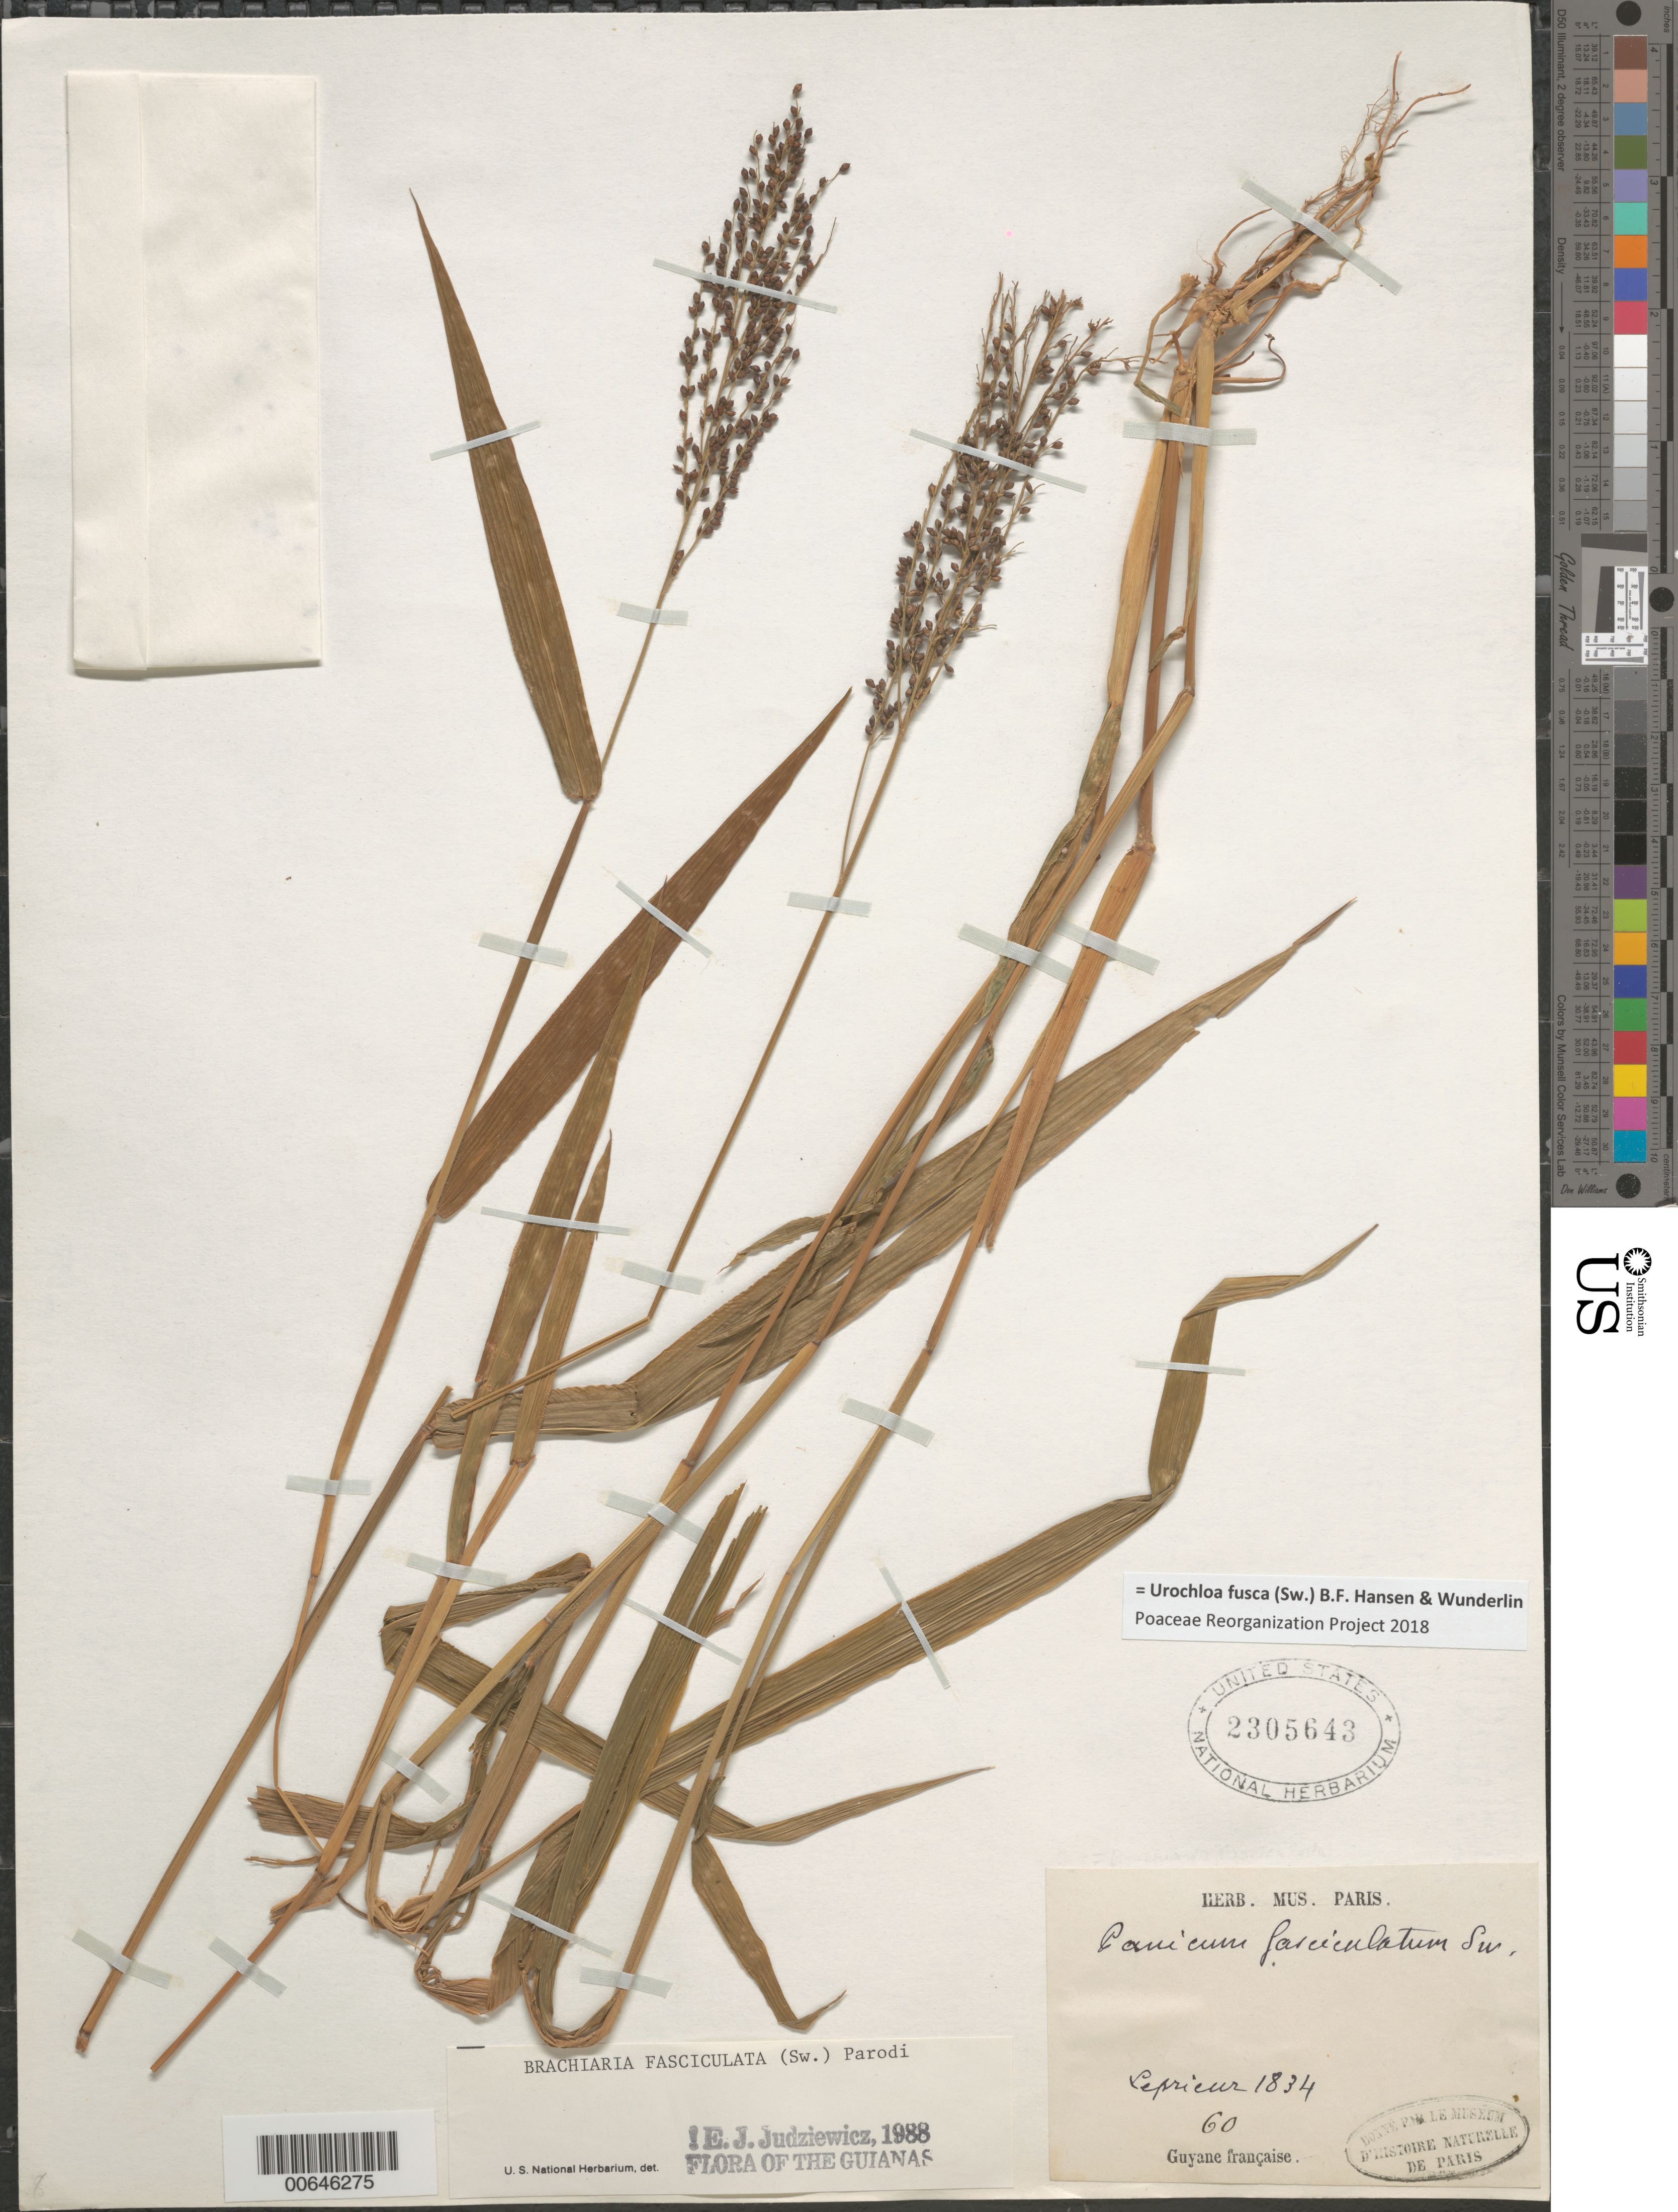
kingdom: Plantae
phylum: Tracheophyta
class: Liliopsida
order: Poales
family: Poaceae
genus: Brachiaria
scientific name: Brachiaria fasciculata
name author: (Sw.) Parodi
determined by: Judziewicz, E. J.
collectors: F. M. R. Leprieur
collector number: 60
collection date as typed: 1834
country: French Guiana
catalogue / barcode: US 2305643